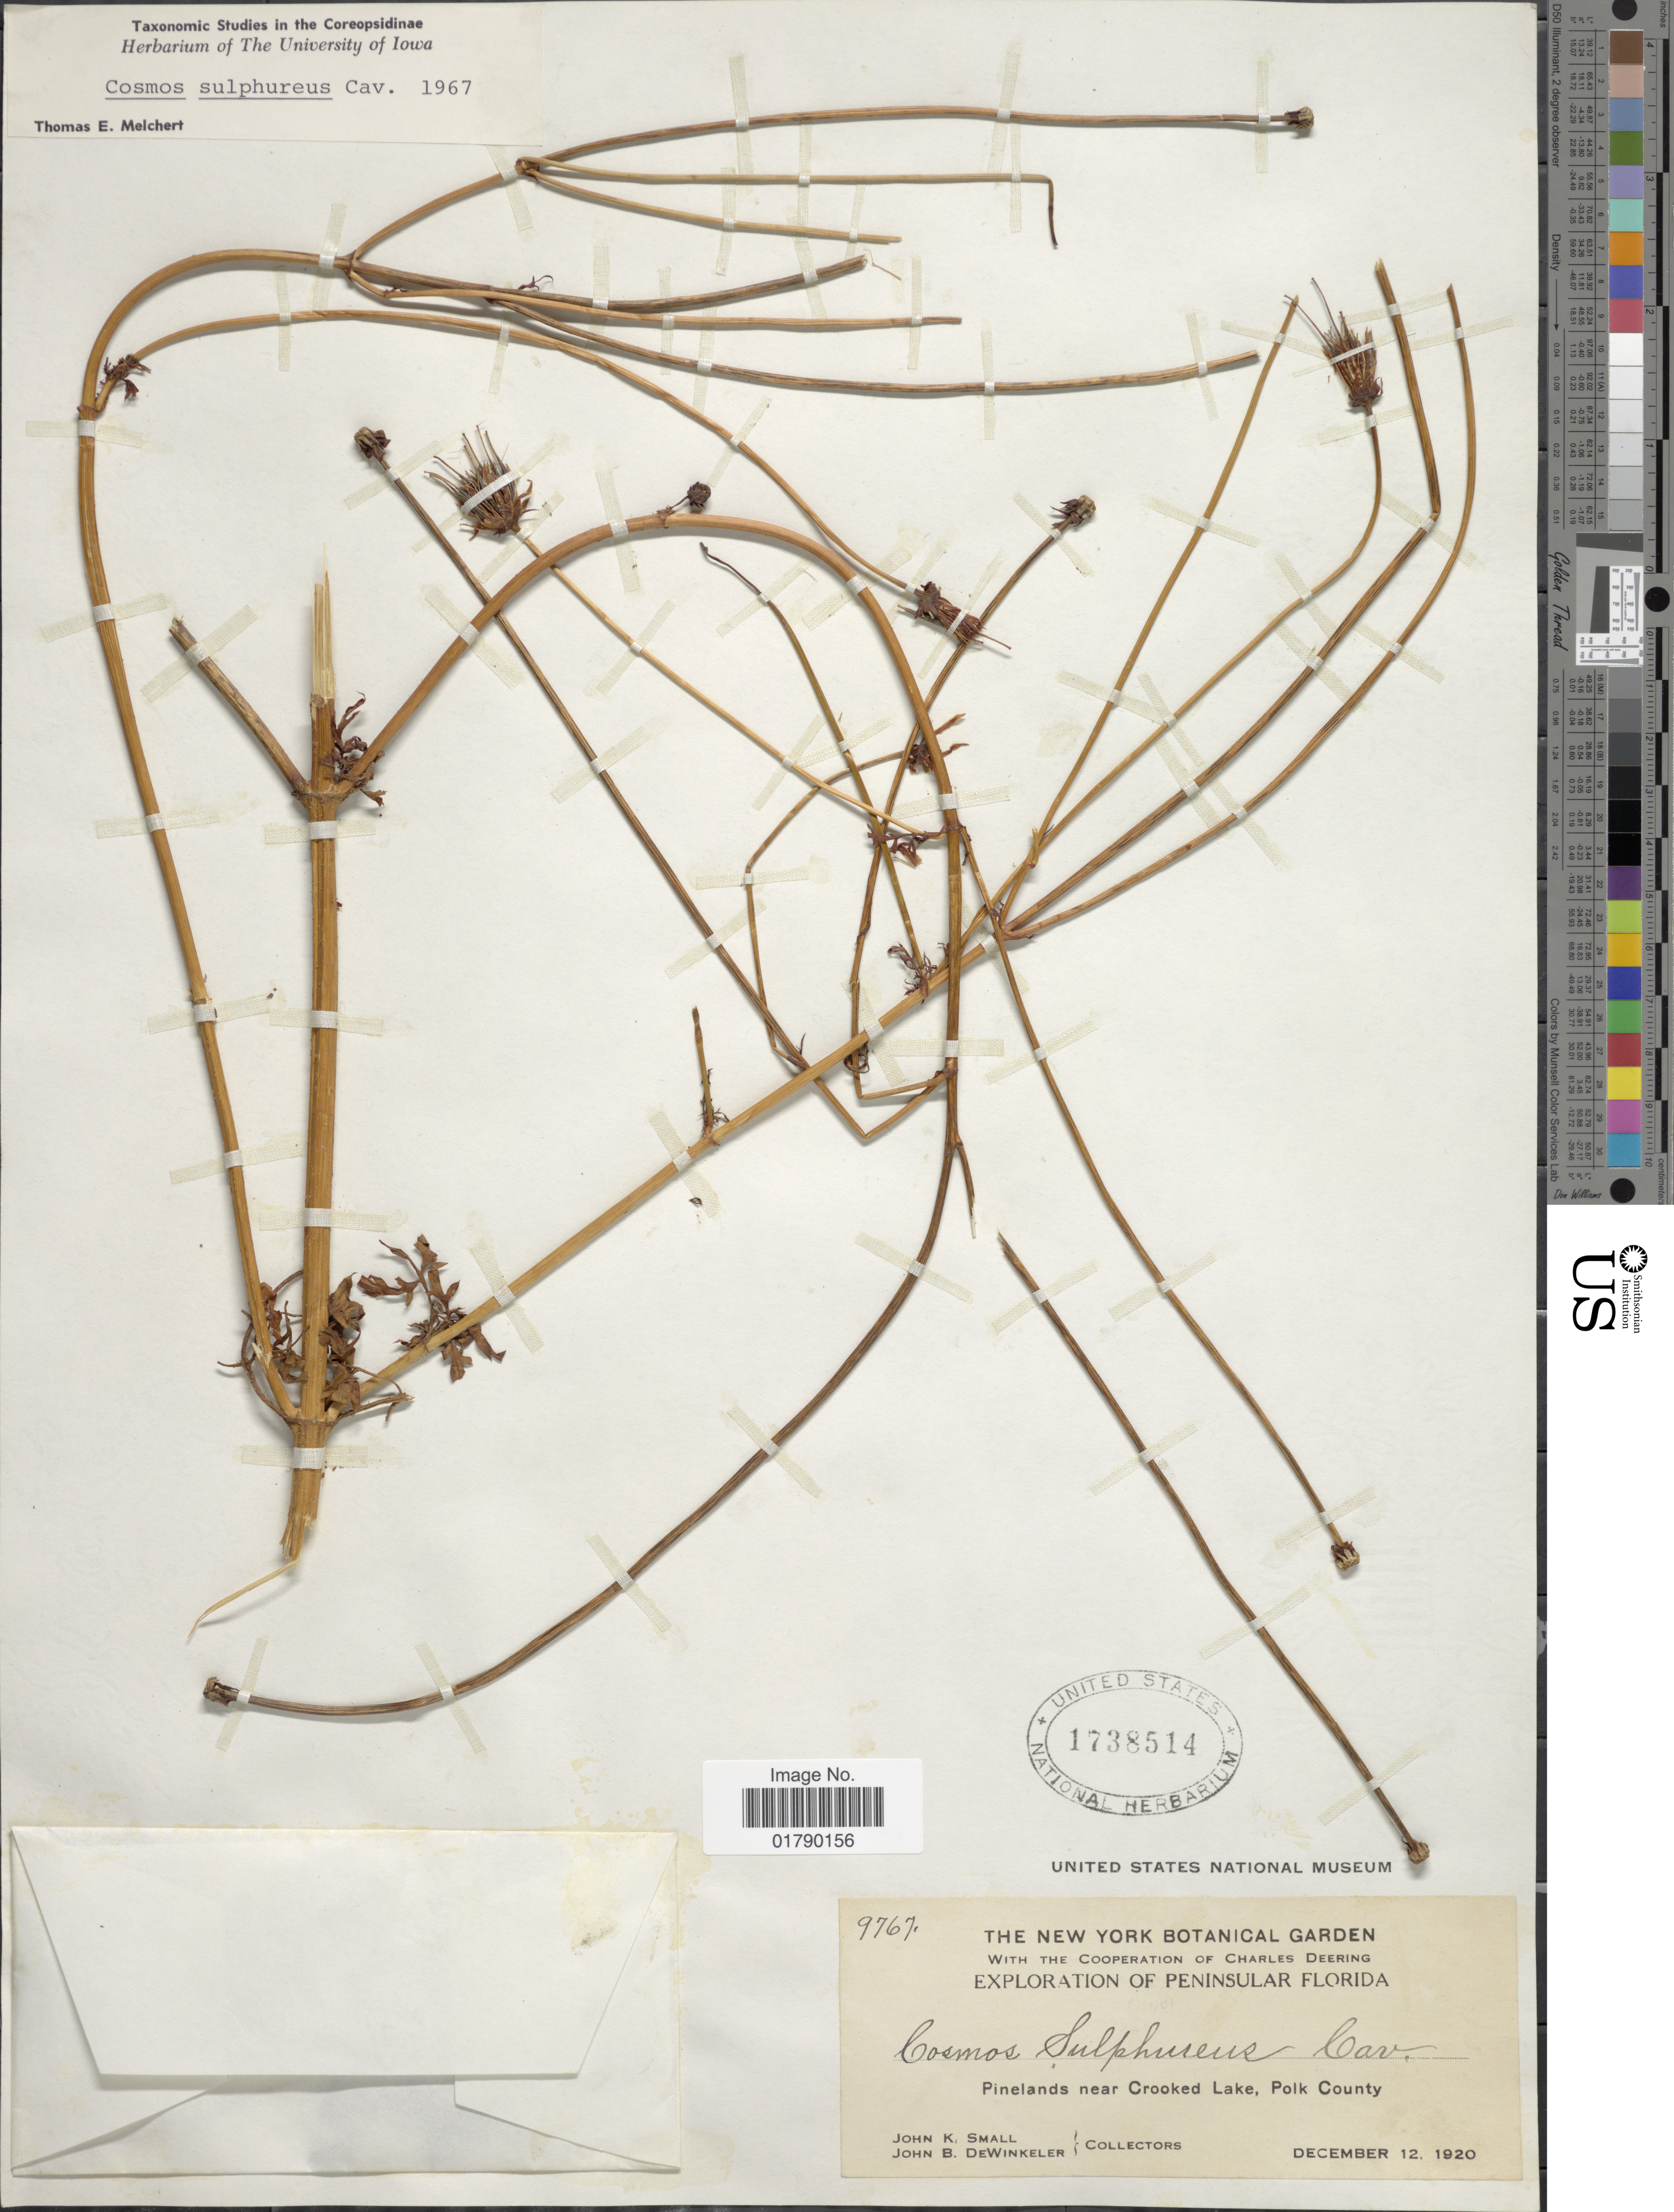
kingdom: Plantae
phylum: Tracheophyta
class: Magnoliopsida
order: Asterales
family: Asteraceae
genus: Cosmos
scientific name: Cosmos sulphureus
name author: Cav.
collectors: J. K. Small & J. B. Dewinkeler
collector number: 9767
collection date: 1920-12-12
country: United States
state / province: Florida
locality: Pinelands near Crooked Lake, Polk County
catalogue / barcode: US 1738514